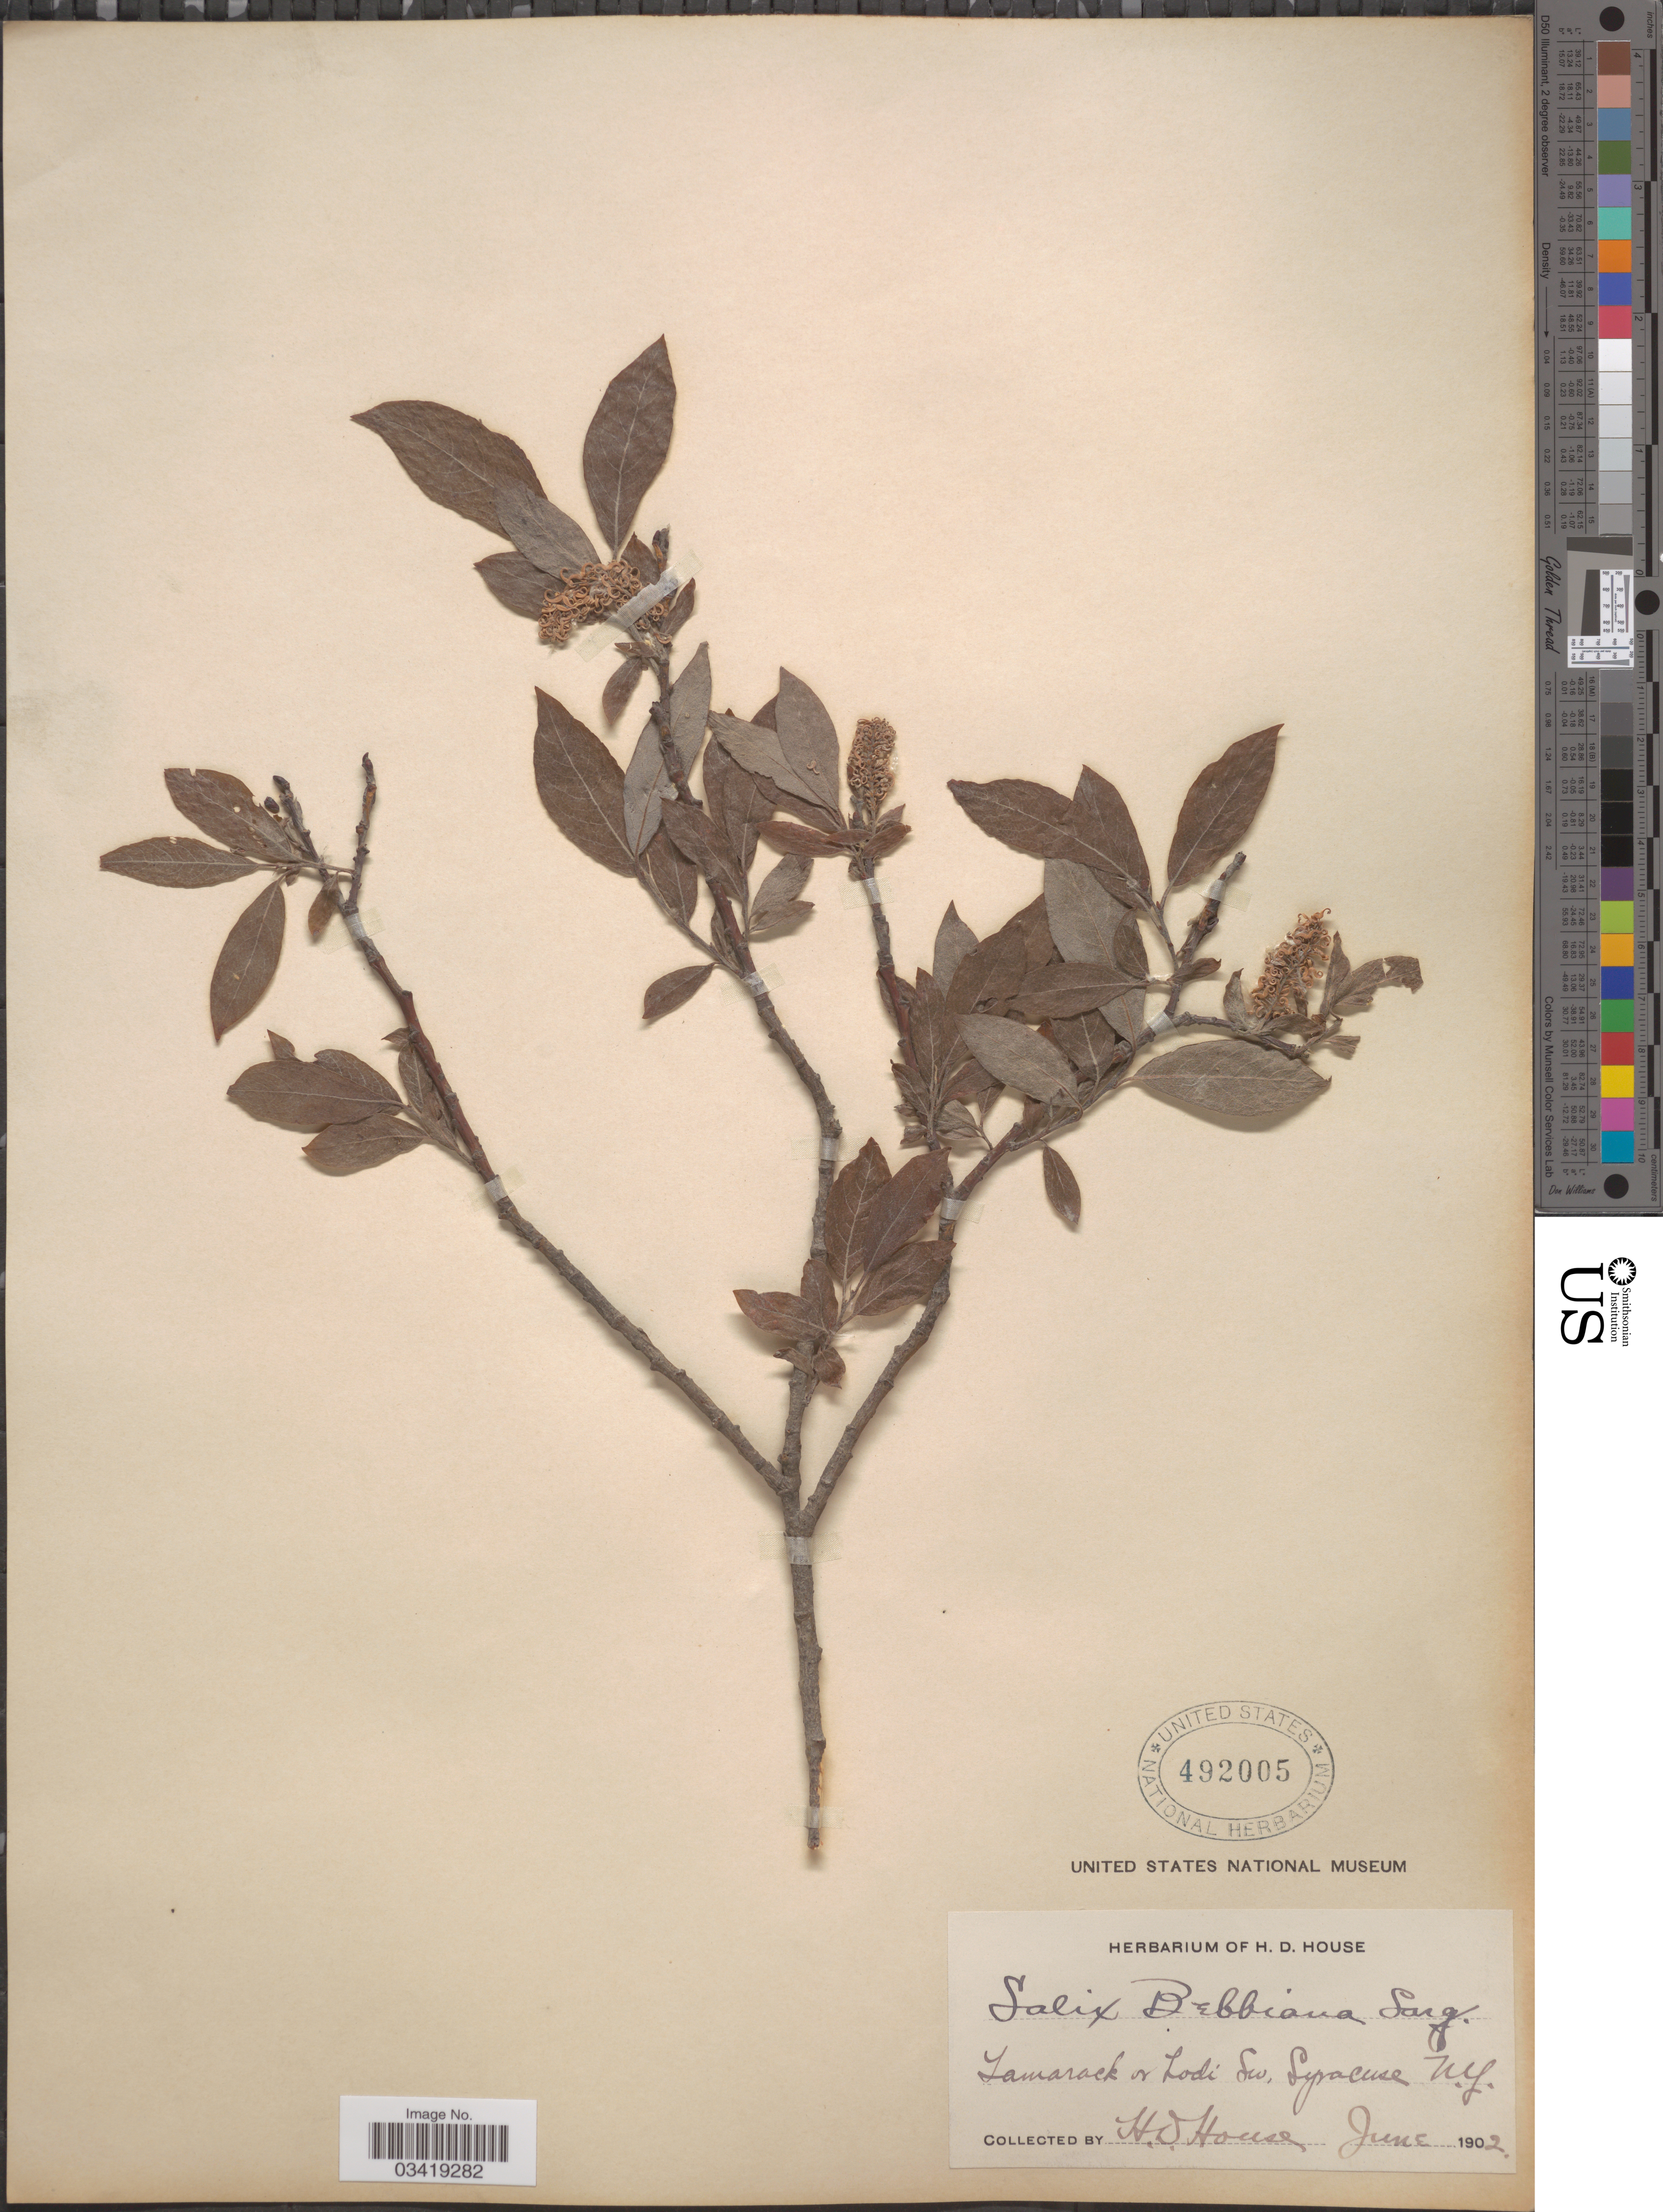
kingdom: Plantae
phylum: Tracheophyta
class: Magnoliopsida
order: Malpighiales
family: Salicaceae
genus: Salix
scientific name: Salix bebbiana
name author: Sarg.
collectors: H. D. House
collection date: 1902-06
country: United States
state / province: New York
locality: Tamarack or Lodi Sw. Syracuse.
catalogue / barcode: US 492005